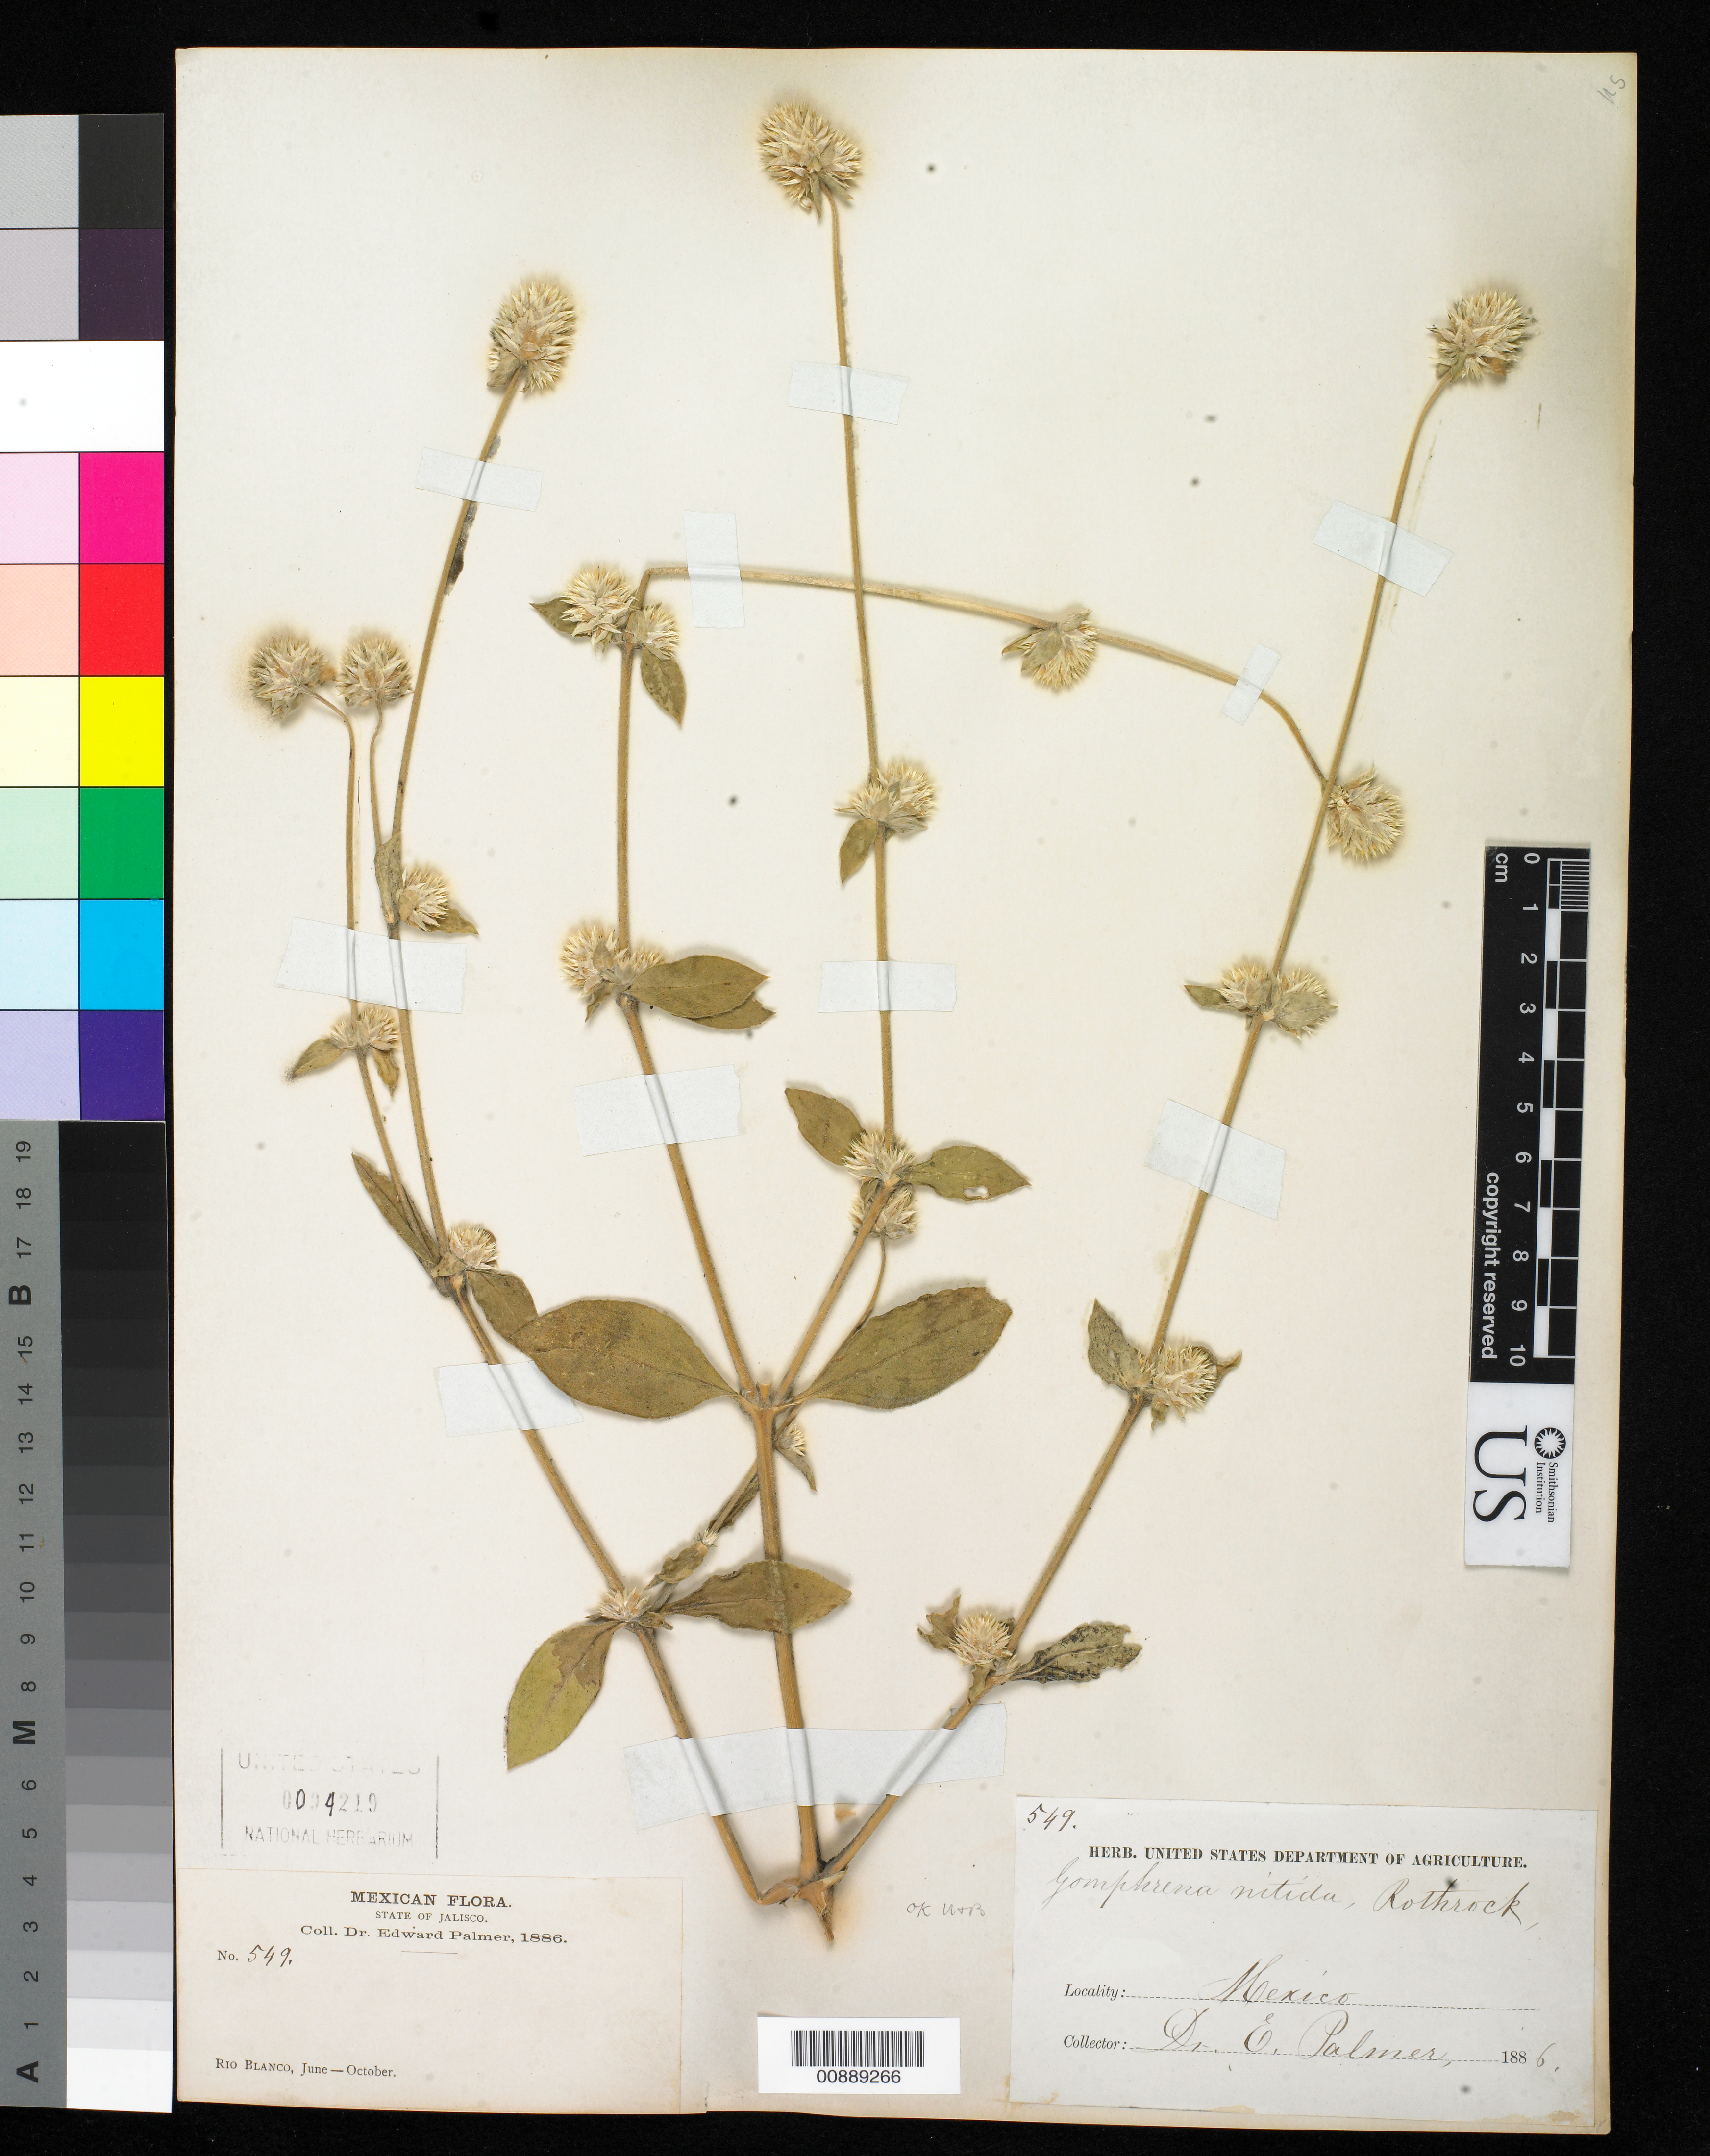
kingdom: Plantae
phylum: Tracheophyta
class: Magnoliopsida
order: Caryophyllales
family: Amaranthaceae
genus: Gomphrena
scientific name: Gomphrena nitida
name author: Rothr.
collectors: E. Palmer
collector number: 549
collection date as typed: Jun 1886 to -- Oct 1886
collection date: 1886-06/1886-10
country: Mexico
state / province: Jalisco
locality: Río Blanco, Jalisco.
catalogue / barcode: US 94219